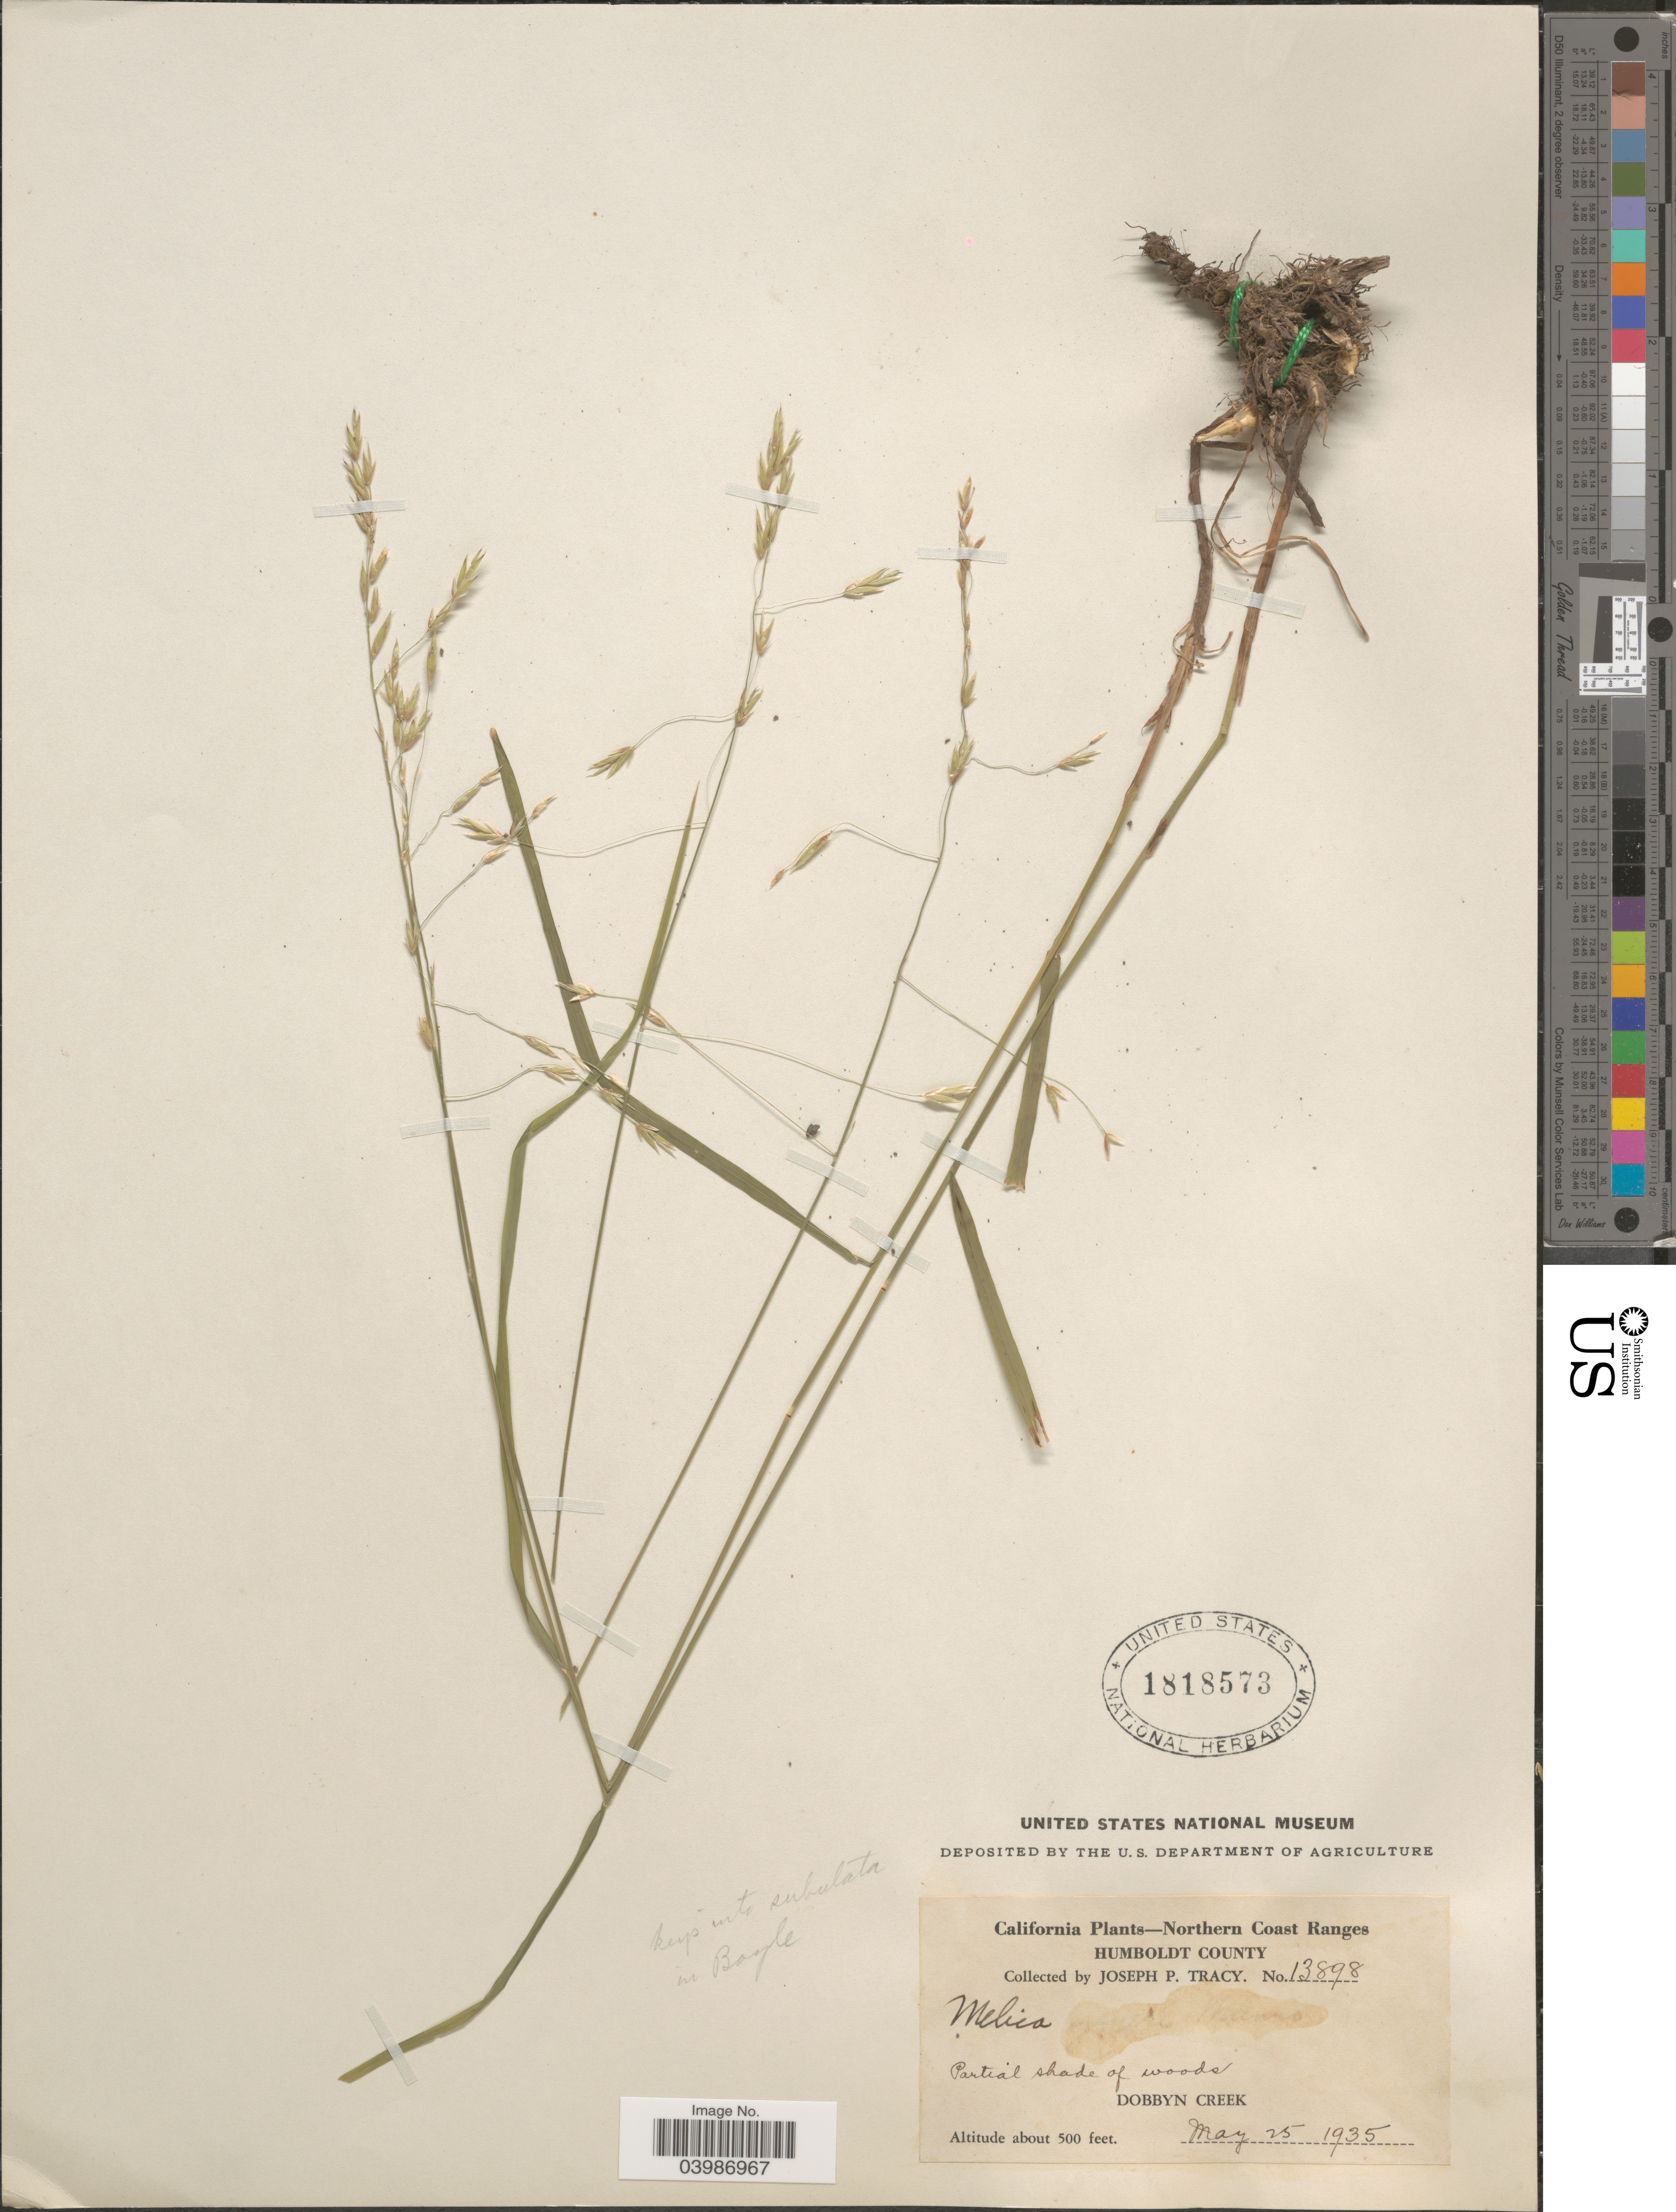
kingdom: Plantae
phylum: Tracheophyta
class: Liliopsida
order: Poales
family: Poaceae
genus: Melica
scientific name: Melica sp.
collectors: J. Tracy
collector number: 13898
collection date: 1935-05-25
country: United States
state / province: California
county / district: Humboldt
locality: Northern Coast Ranges. Humboldt County. Dobbyn Creek.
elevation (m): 152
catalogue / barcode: US 1818573